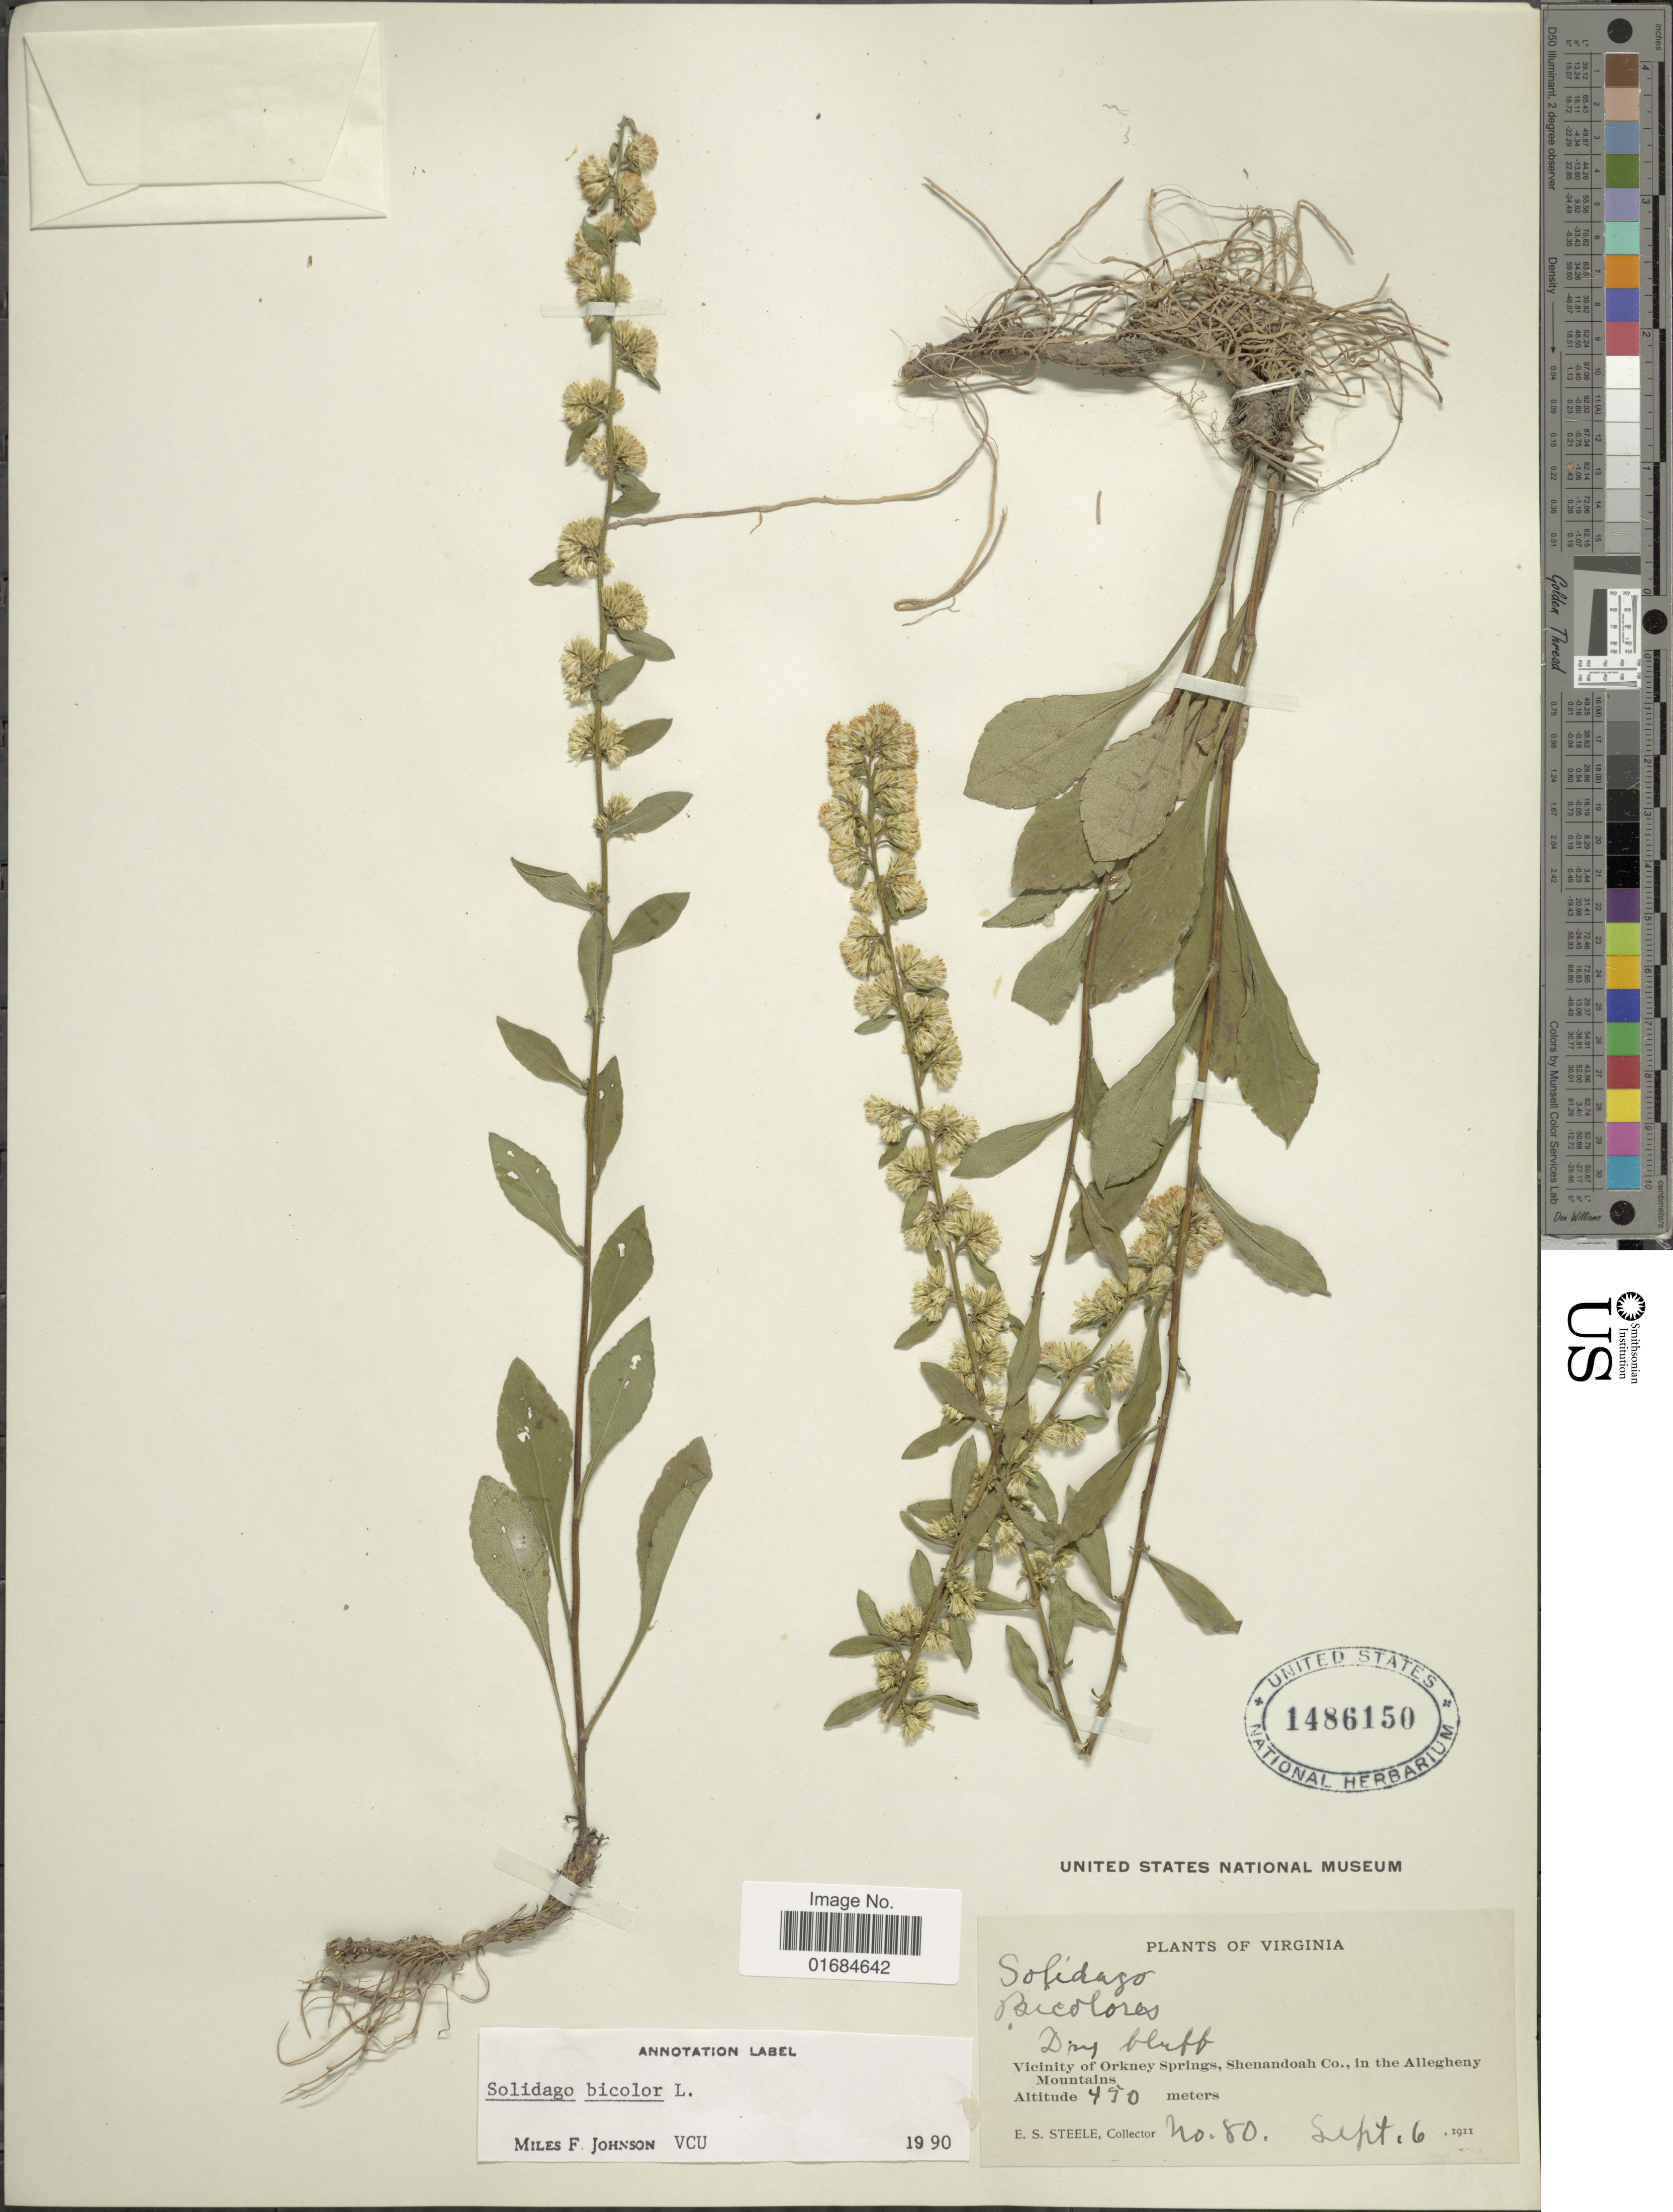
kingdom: Plantae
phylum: Tracheophyta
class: Magnoliopsida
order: Asterales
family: Asteraceae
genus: Solidago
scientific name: Solidago bicolor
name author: L.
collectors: E. Steele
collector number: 80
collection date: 1911-09-16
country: United States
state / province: Virginia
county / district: Shenandoah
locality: Vicinity of Orkney Springs, Shenandoah Co,. in the Allegheny Mountains.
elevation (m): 450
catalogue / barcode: US 1486150